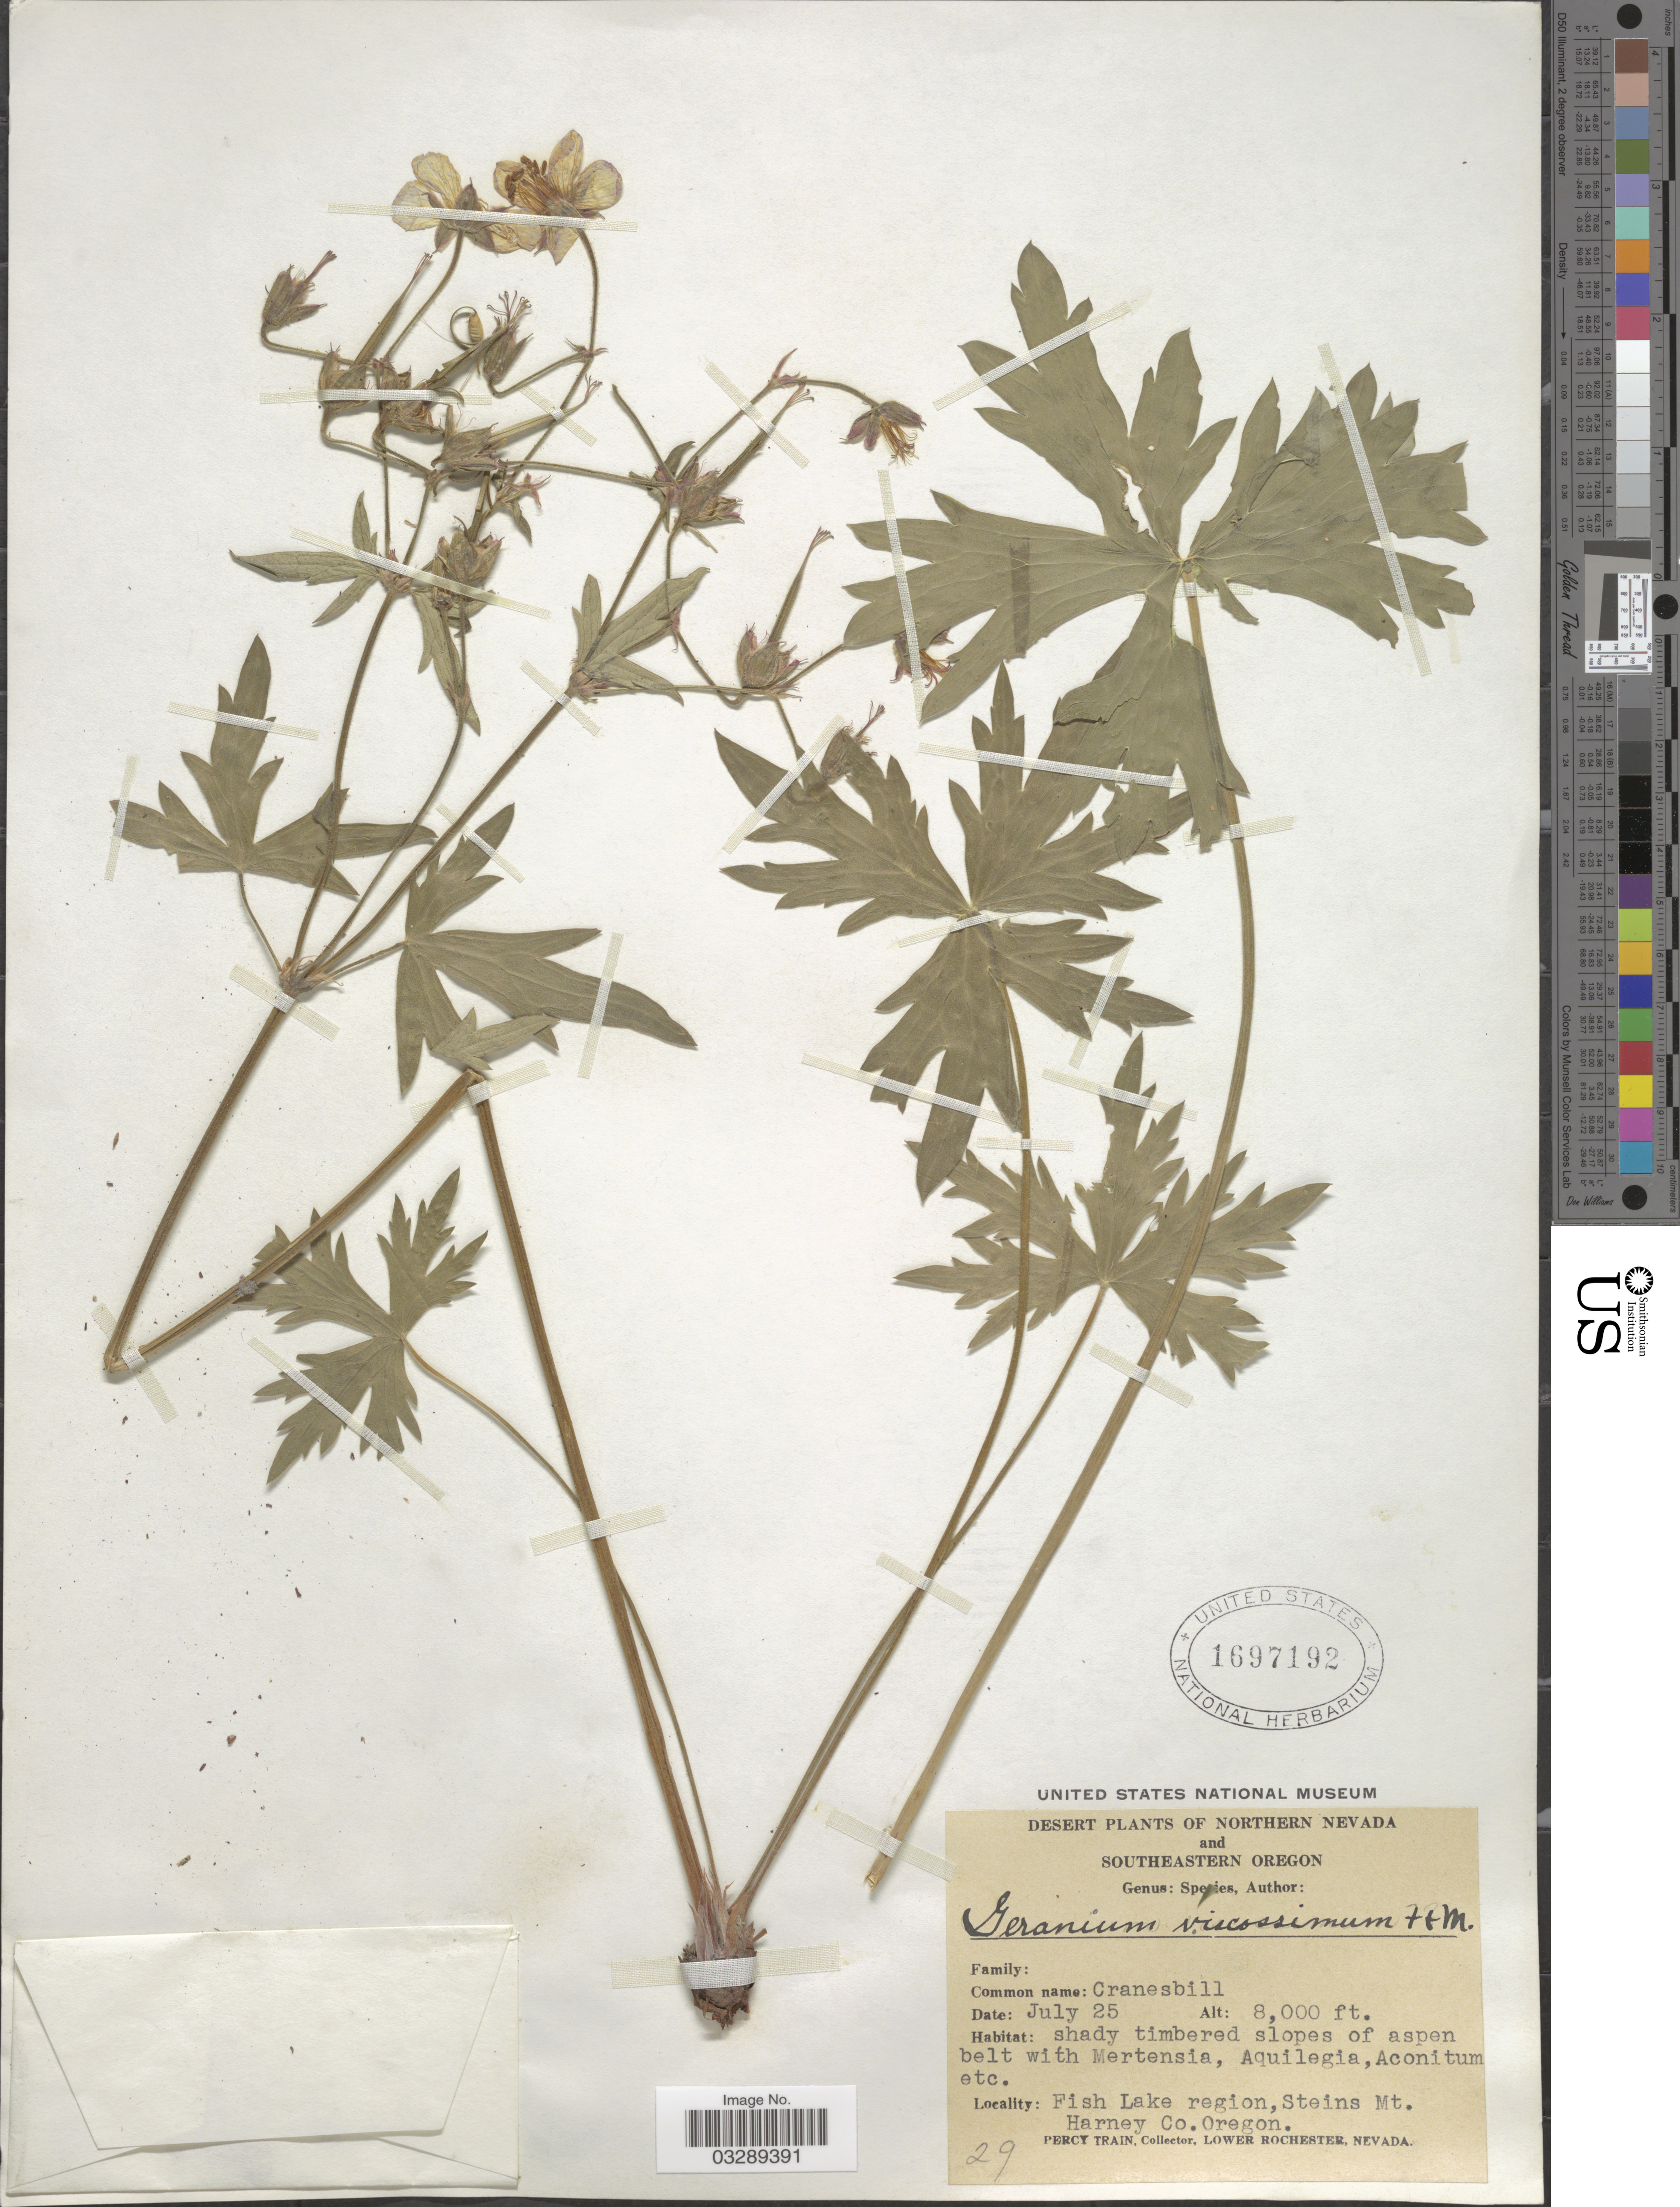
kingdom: Plantae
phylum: Tracheophyta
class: Magnoliopsida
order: Geraniales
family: Geraniaceae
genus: Geranium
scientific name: Geranium viscosissimum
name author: Fisch. & C.A. Mey.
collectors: P. Train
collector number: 29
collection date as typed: Transcribed d/m/y: /7/25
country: United States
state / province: Oregon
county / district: Harney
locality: Southeastern Oregon, Fish Lake region, Steins Mt., Harney Co.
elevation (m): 2438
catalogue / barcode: US 1697192